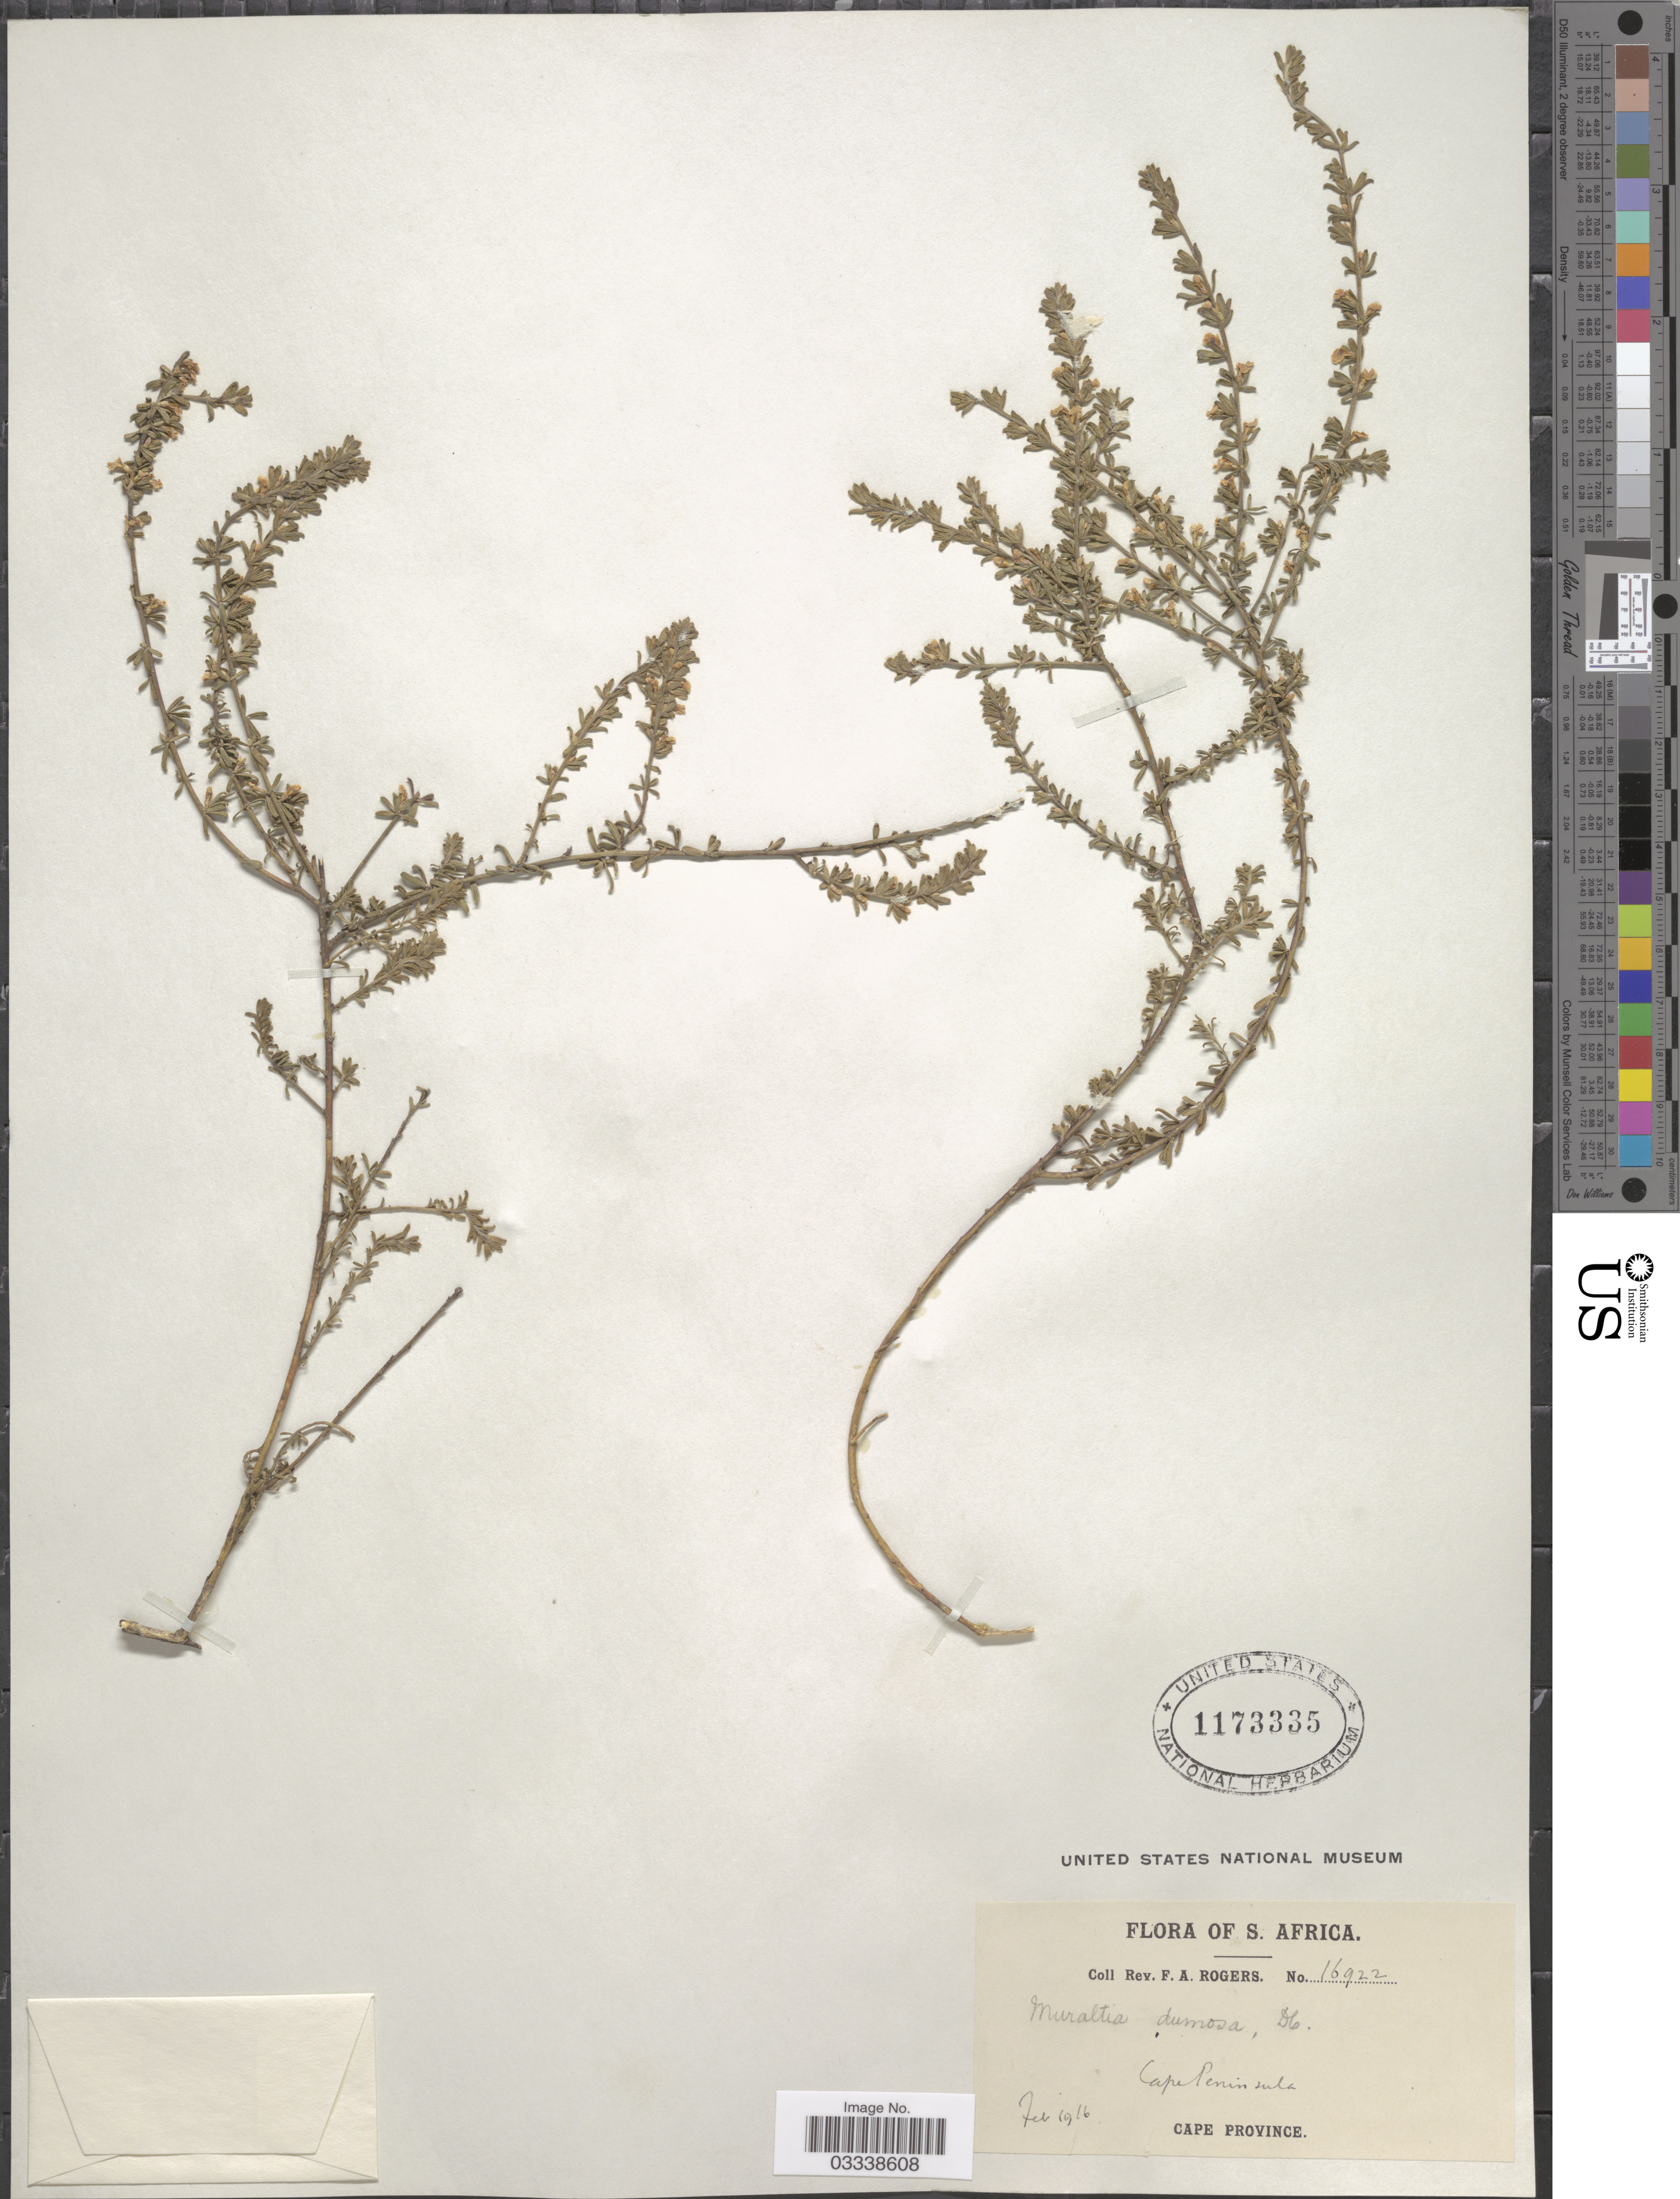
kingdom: Plantae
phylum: Tracheophyta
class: Magnoliopsida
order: Fabales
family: Polygalaceae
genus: Muraltia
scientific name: Muraltia dumosa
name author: DC.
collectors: F. A. Rogers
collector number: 16922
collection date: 1916-02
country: South Africa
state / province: Western Cape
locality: Cape Peninsula.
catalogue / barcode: US 1173335